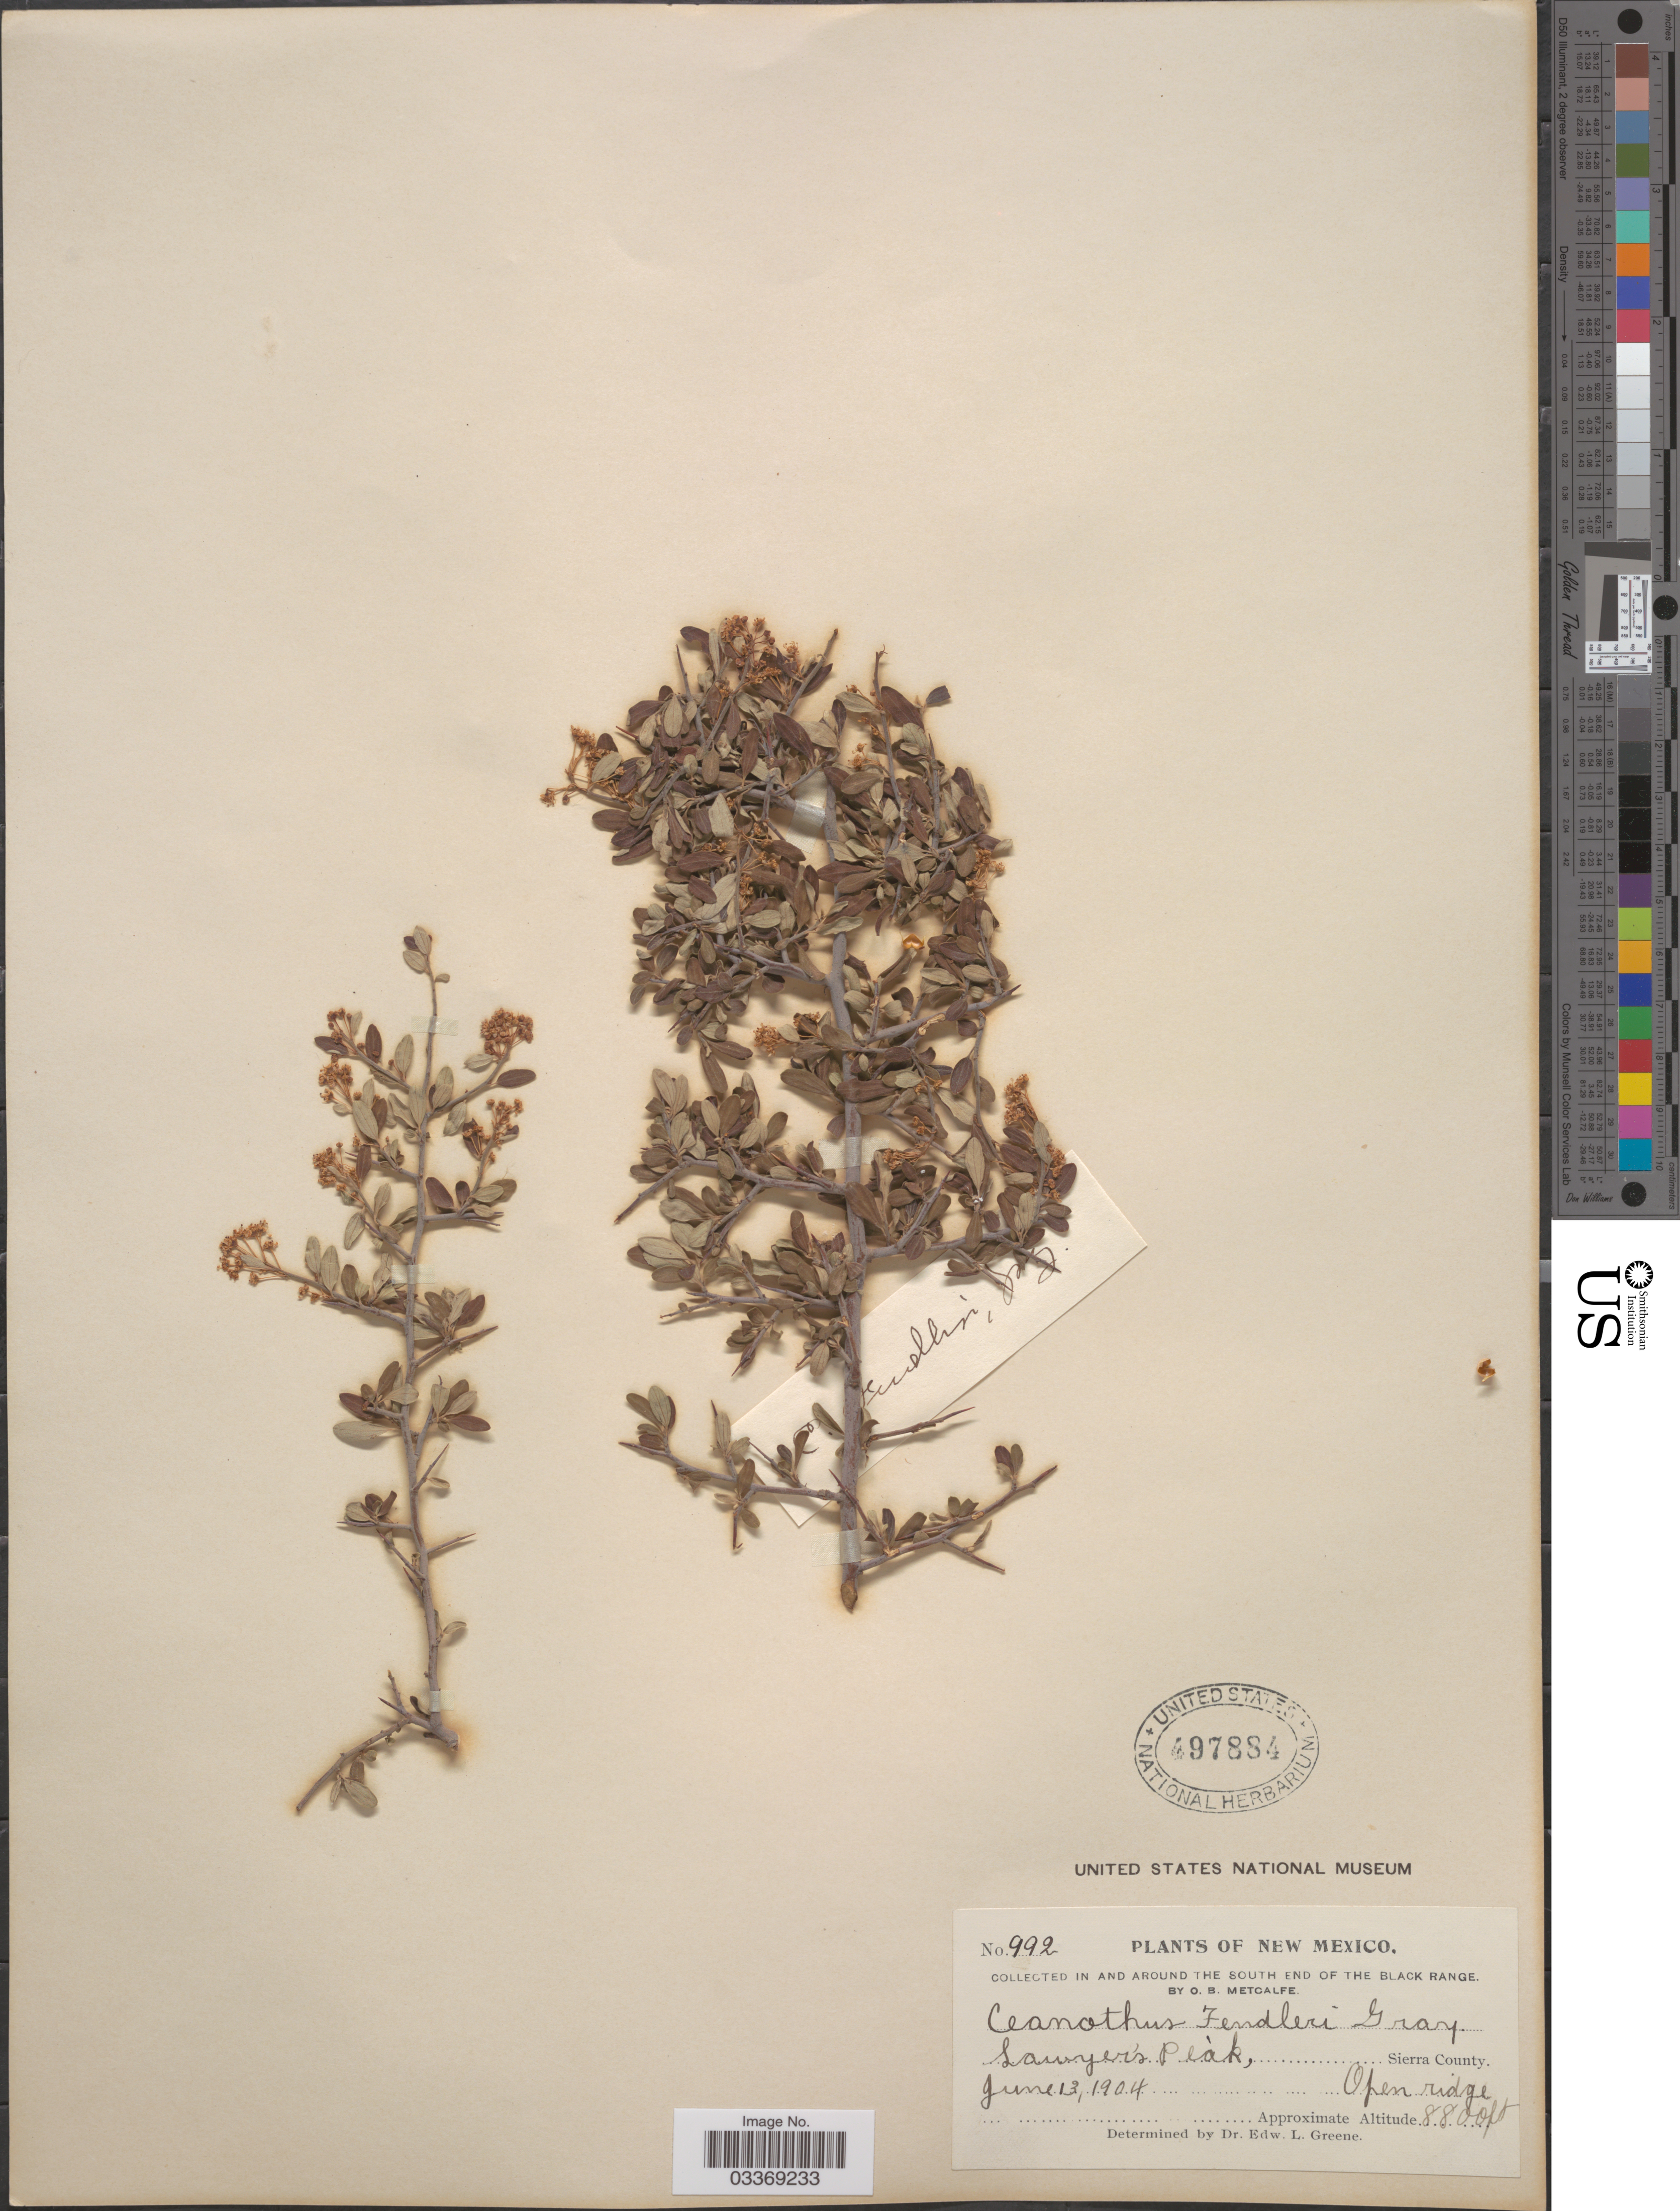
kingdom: Plantae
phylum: Tracheophyta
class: Magnoliopsida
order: Rosales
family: Rhamnaceae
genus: Ceanothus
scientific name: Ceanothus fendleri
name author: A. Gray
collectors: O. B. Metcalfe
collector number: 992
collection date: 1904-06-13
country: United States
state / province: New Mexico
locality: In and around the South end of the Black Range, Sawyer's Peak, Sierra County.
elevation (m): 2682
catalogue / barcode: US 497884